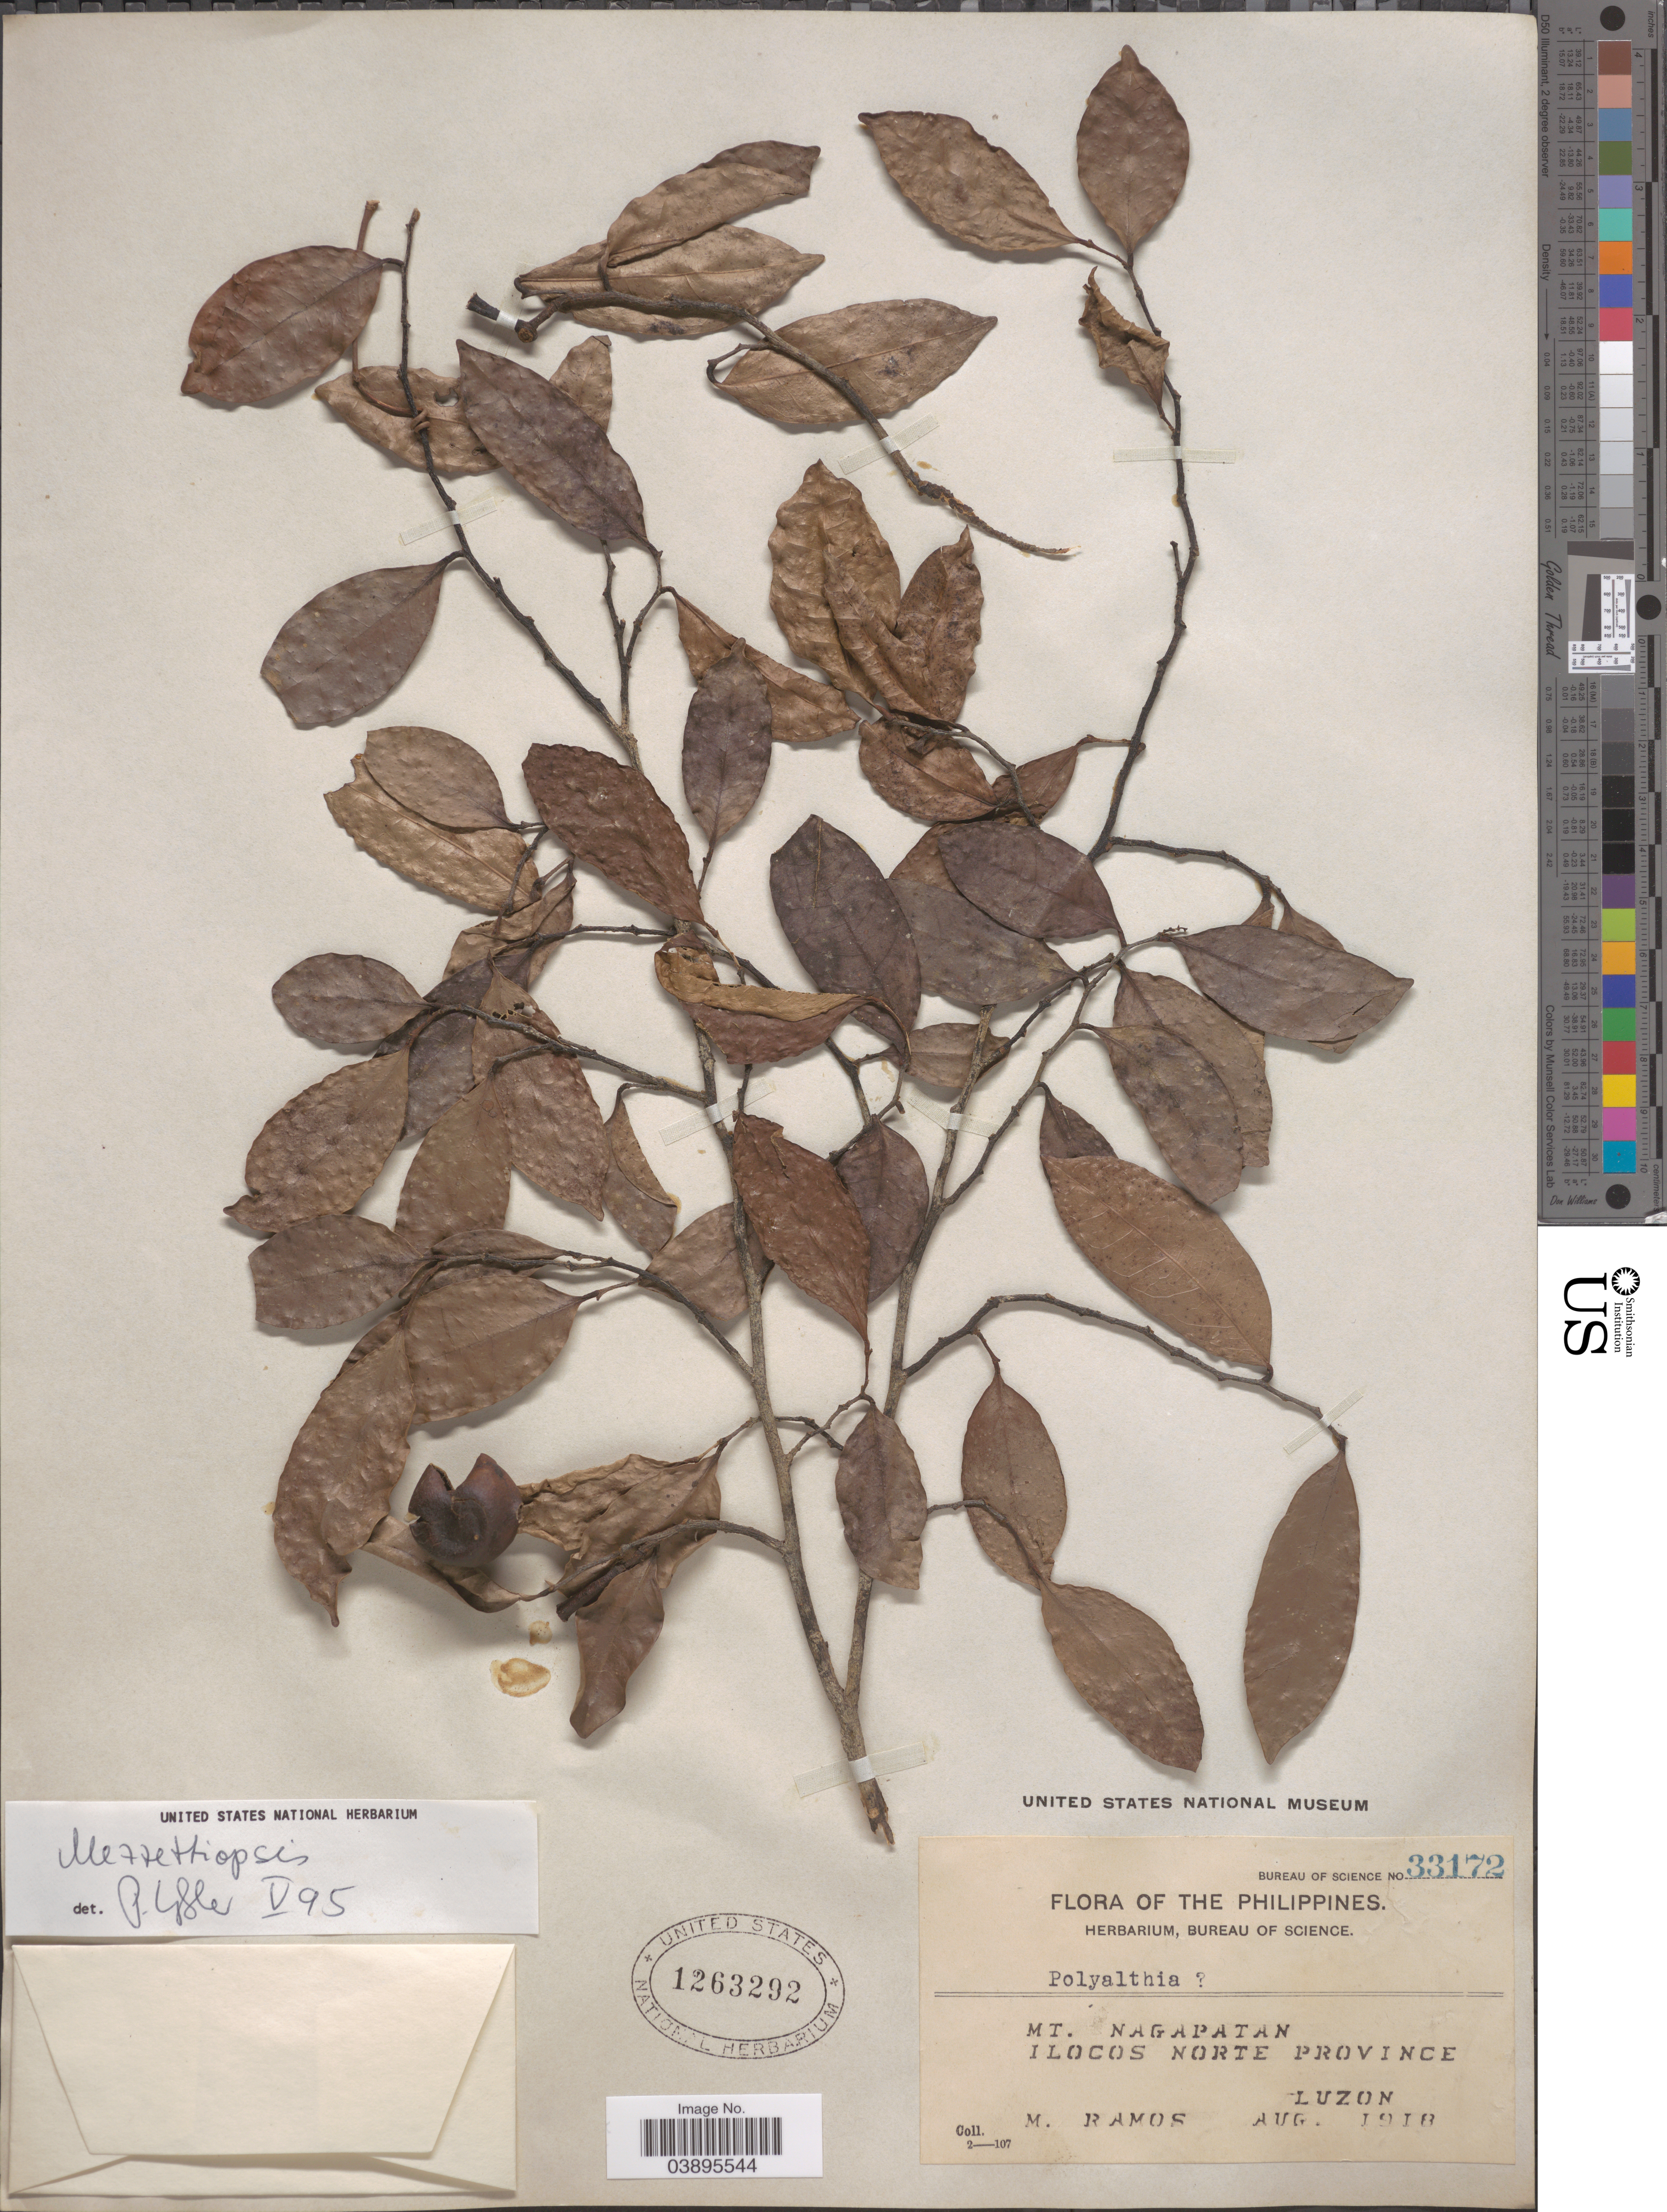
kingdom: Plantae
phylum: Tracheophyta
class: Magnoliopsida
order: Magnoliales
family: Annonaceae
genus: Orophea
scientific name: Orophea sp.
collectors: M. Ramos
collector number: Bureau of Science 33172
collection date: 1918-08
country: Philippines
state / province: Ilocos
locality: Mt. Nagapatan. Ilocos Norte Province. Luzon.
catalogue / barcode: US 1263292